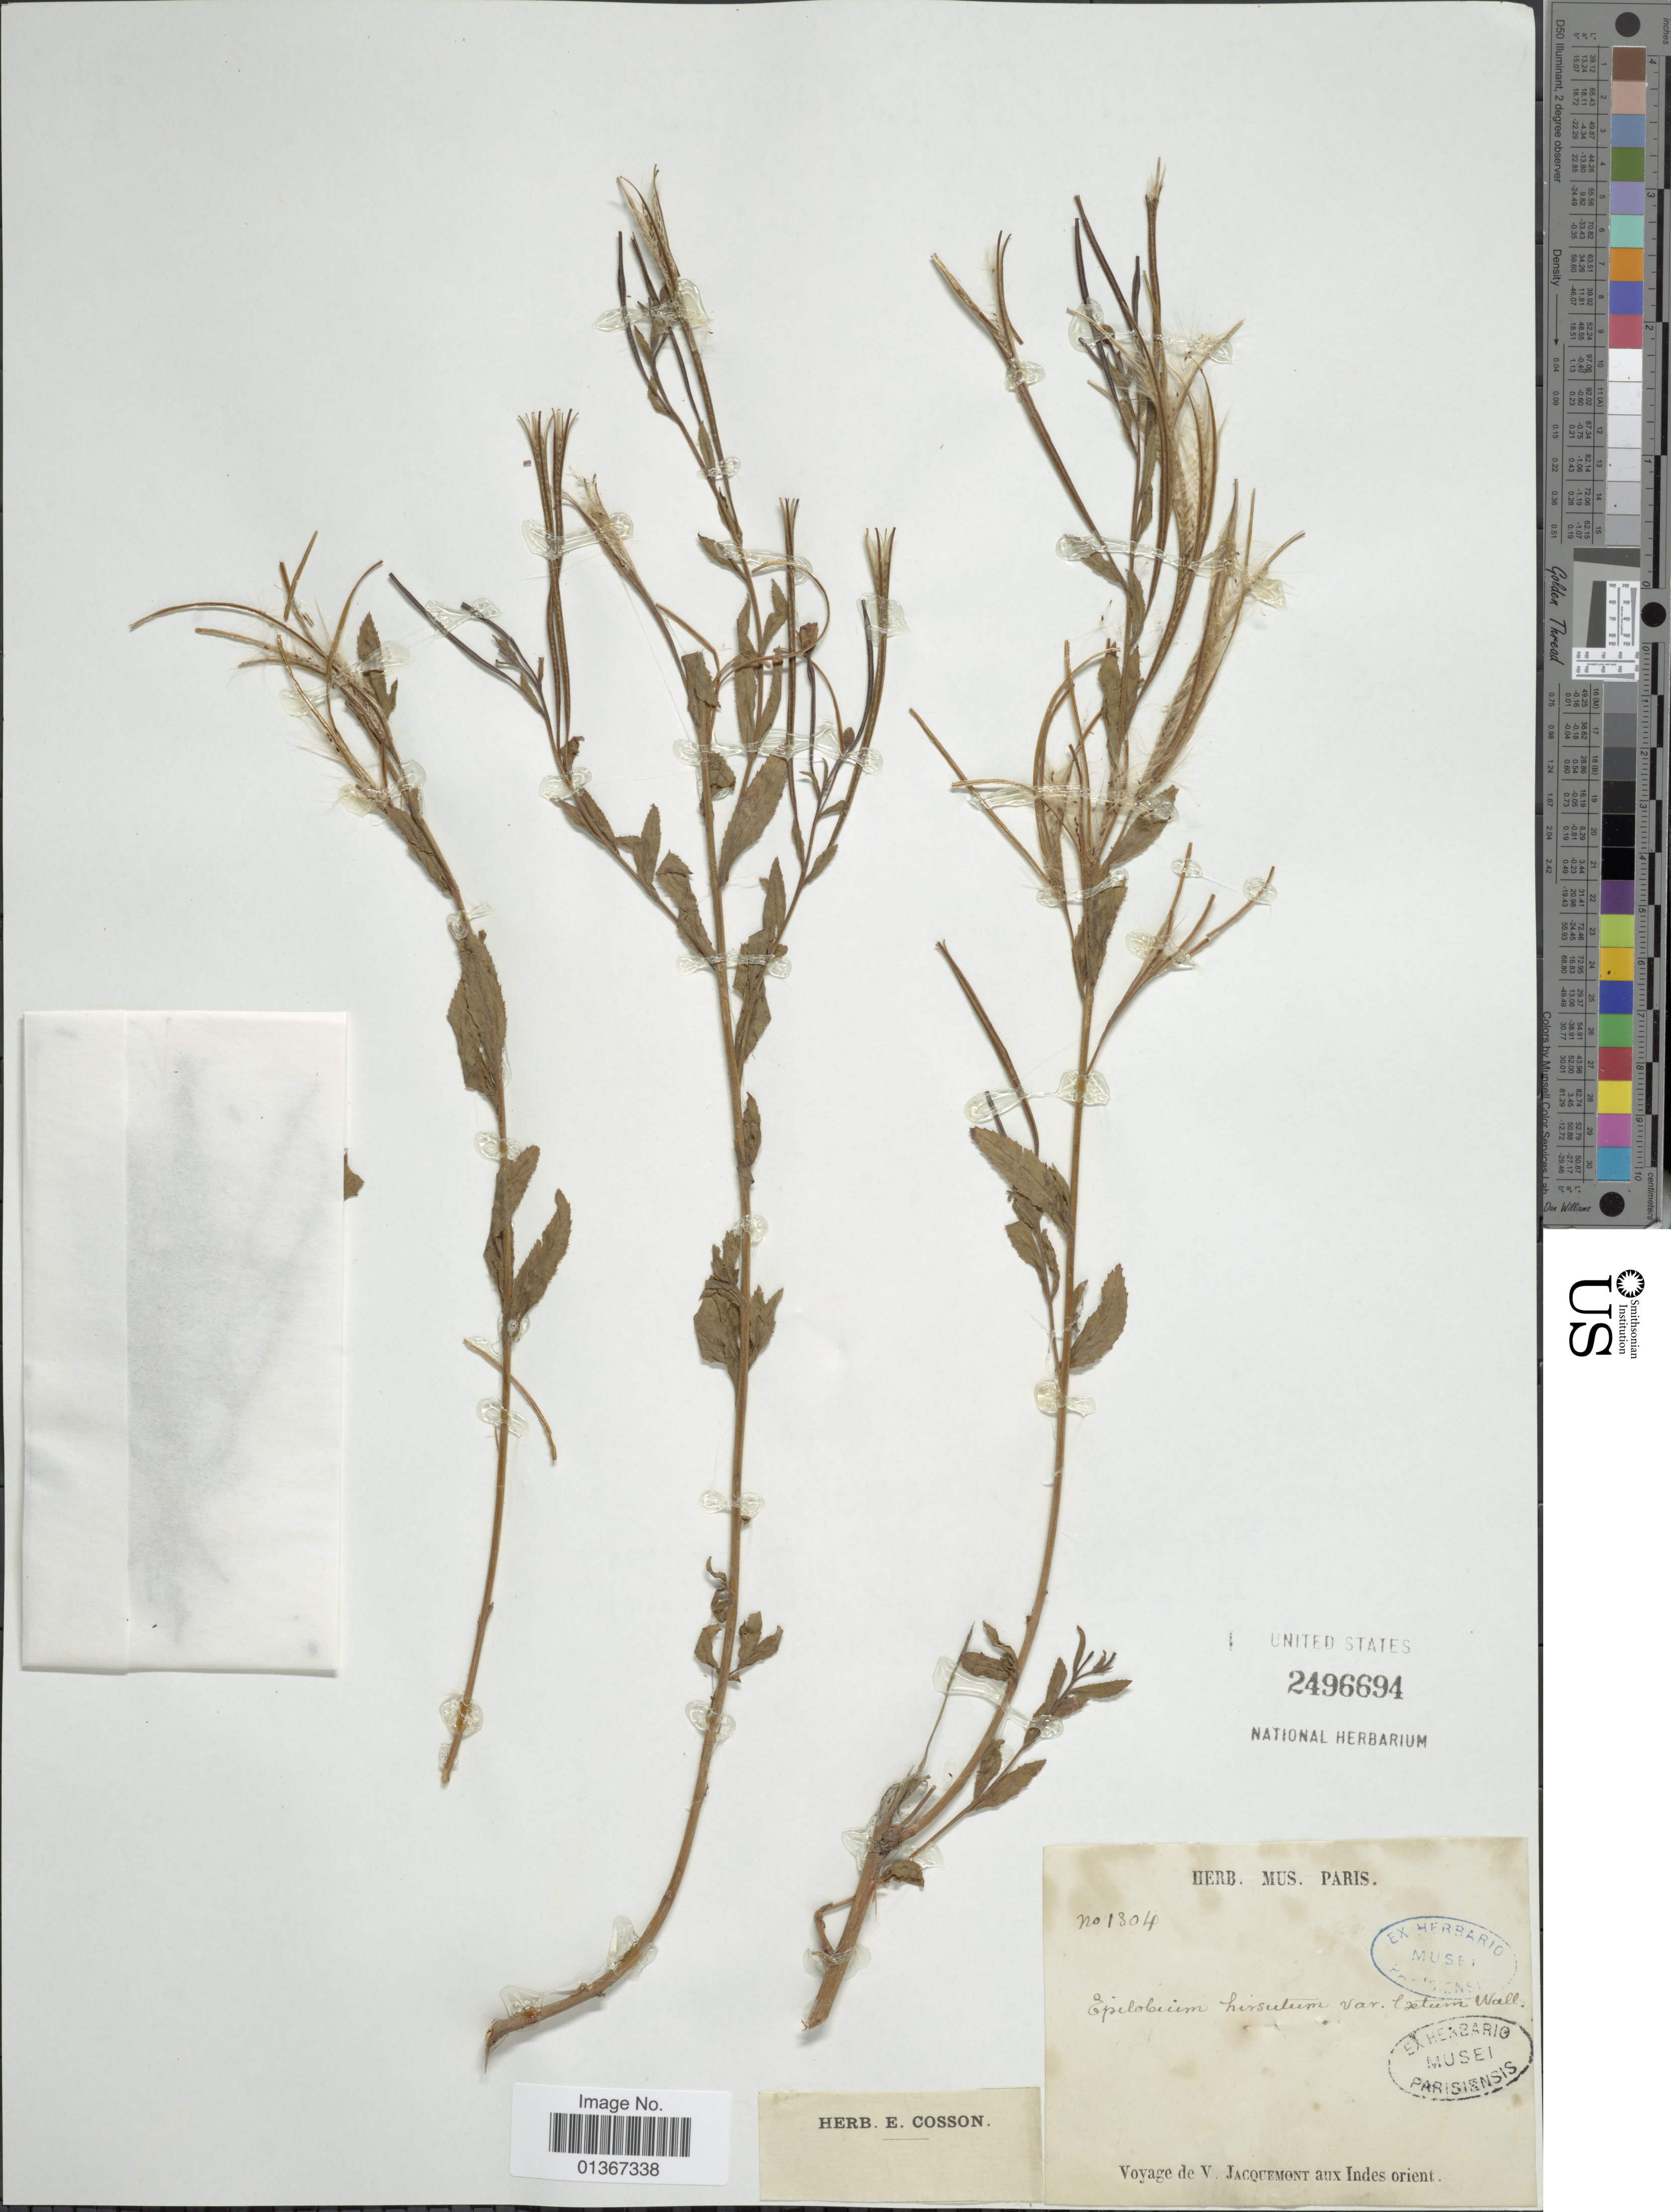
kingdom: Plantae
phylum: Tracheophyta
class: Magnoliopsida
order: Myrtales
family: Onagraceae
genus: Epilobium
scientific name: Epilobium hirsutum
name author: L.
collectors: ex herb. Mus. Paris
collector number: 1304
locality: Voyage de V. Jacquemont aux Indes orient.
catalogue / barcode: US 2496694